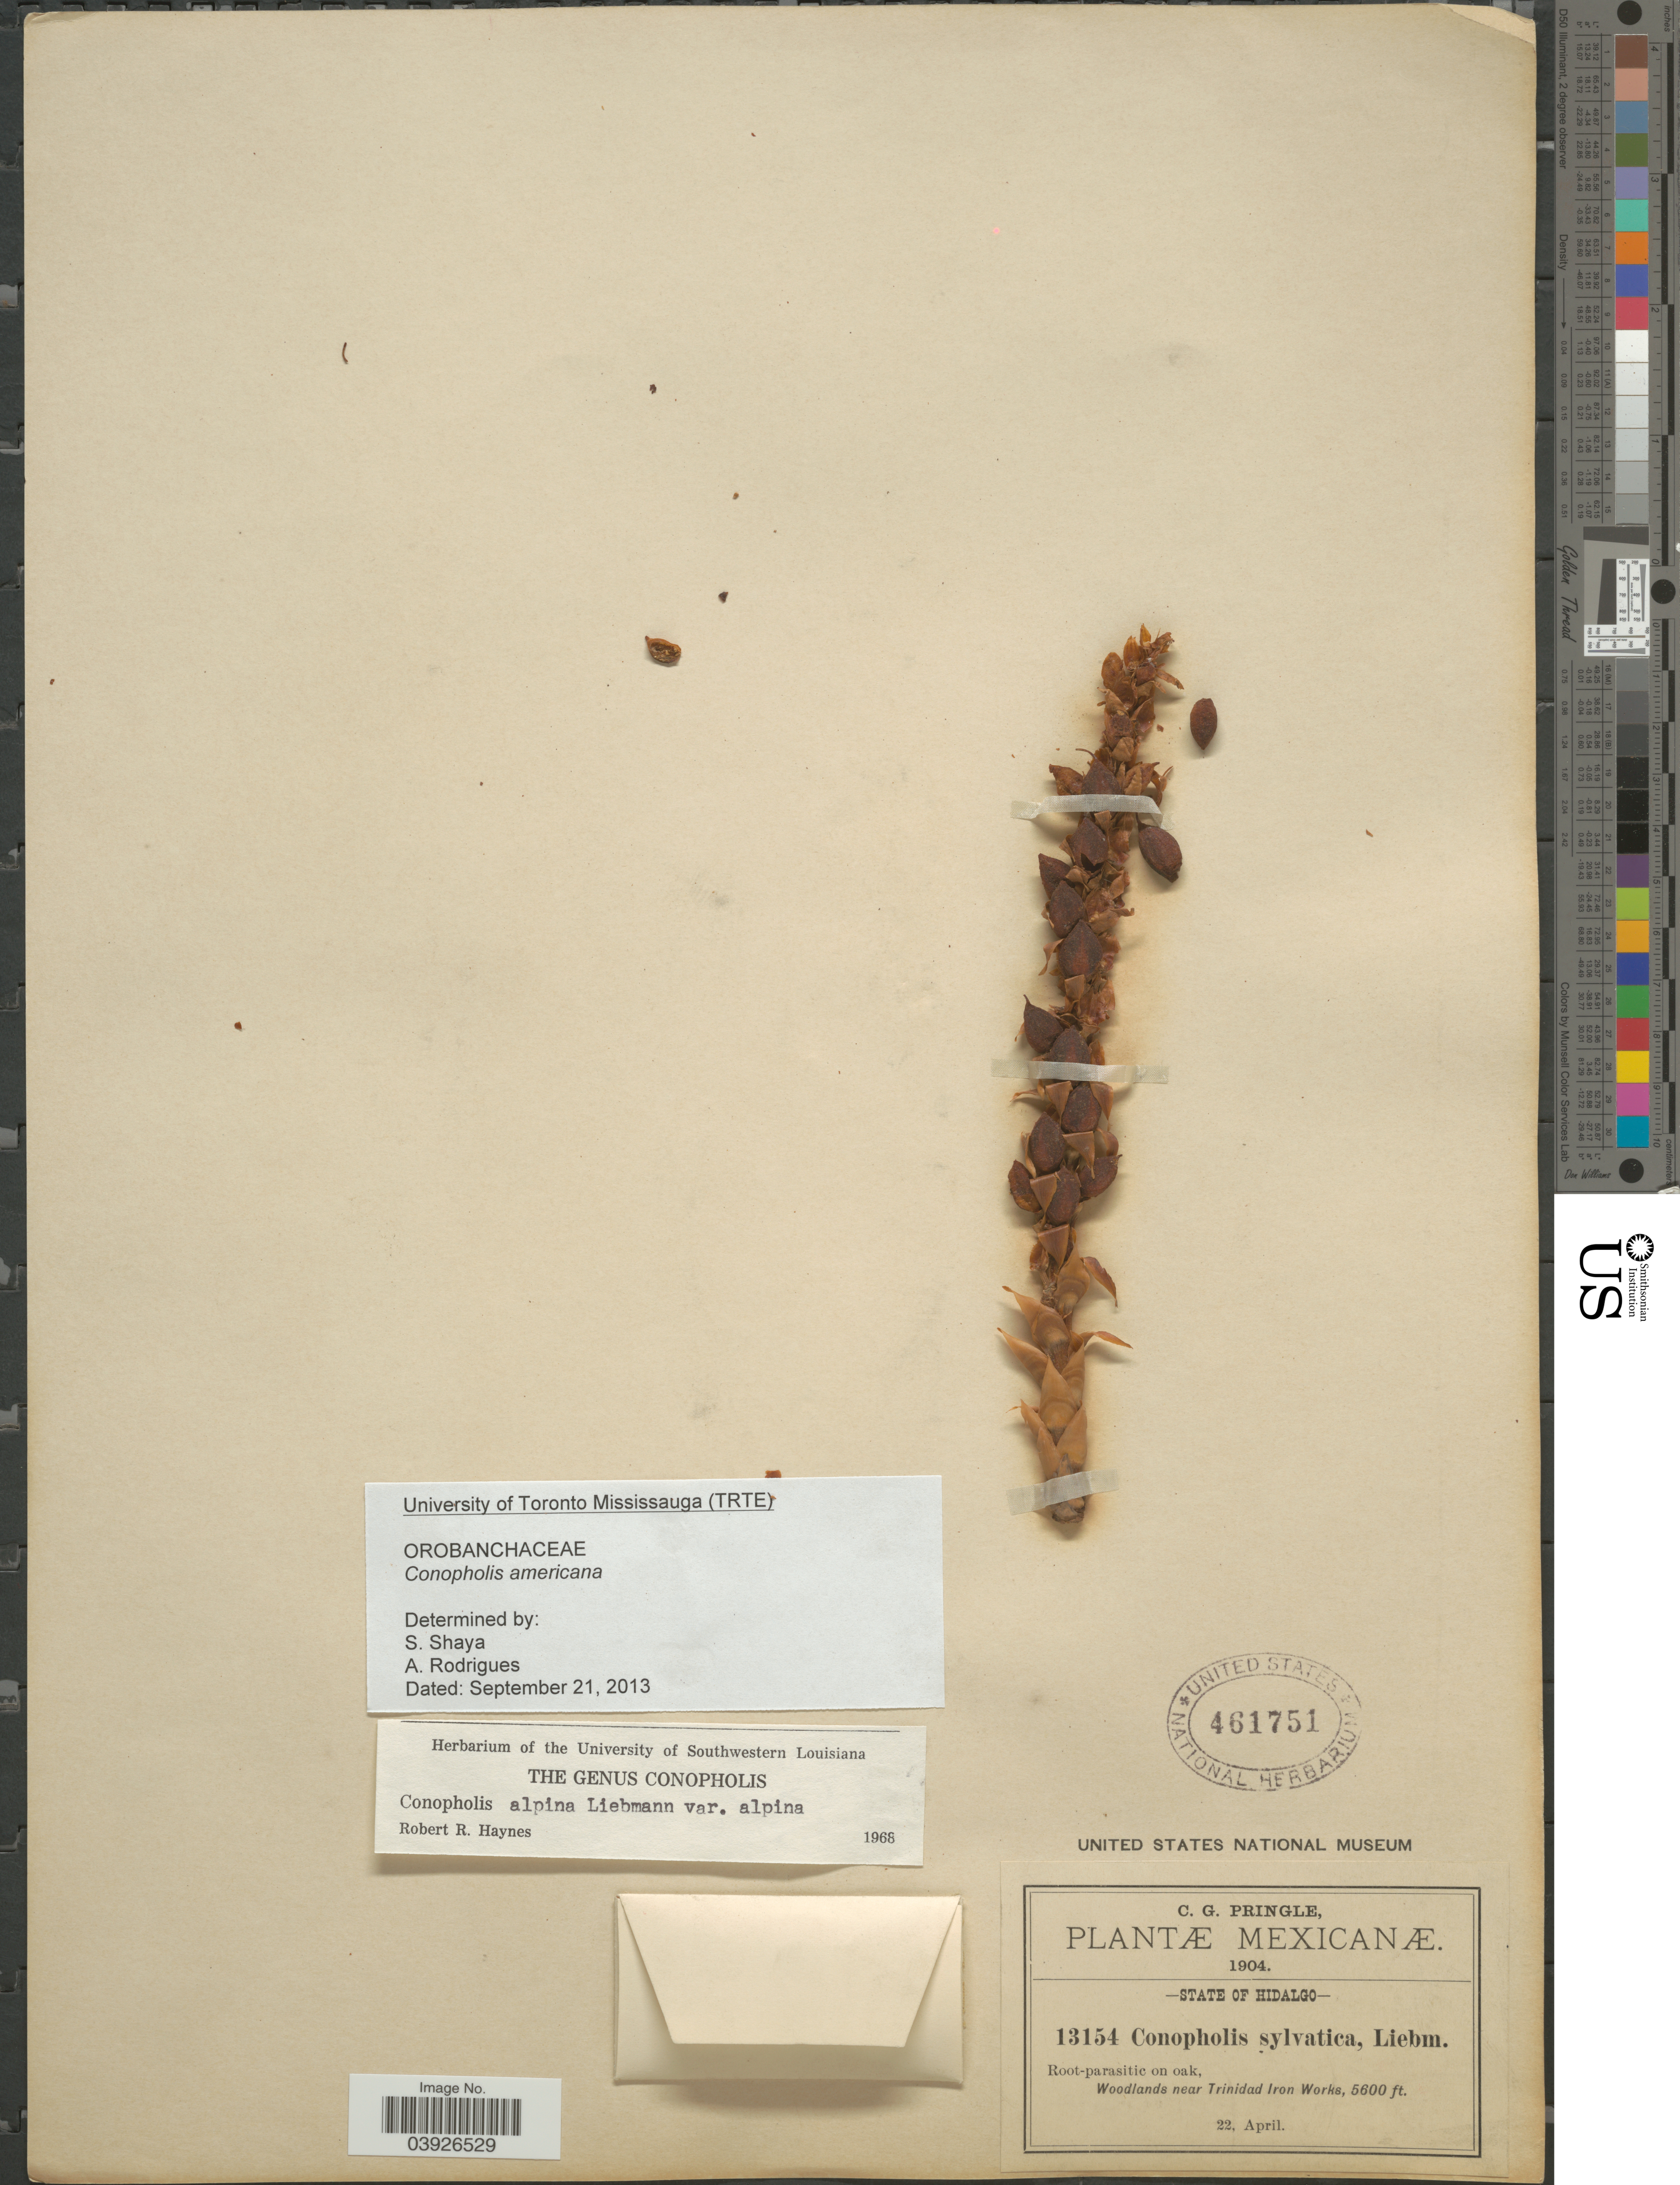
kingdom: Plantae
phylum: Tracheophyta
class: Magnoliopsida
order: Lamiales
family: Orobanchaceae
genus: Conopholis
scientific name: Conopholis americana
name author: (L. f.) Wallr.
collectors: C. G. Pringle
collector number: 13154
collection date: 1904-04-22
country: Mexico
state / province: Hidalgo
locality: Woodlands near Trinidad Iron Works.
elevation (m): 1707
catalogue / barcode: US 461751